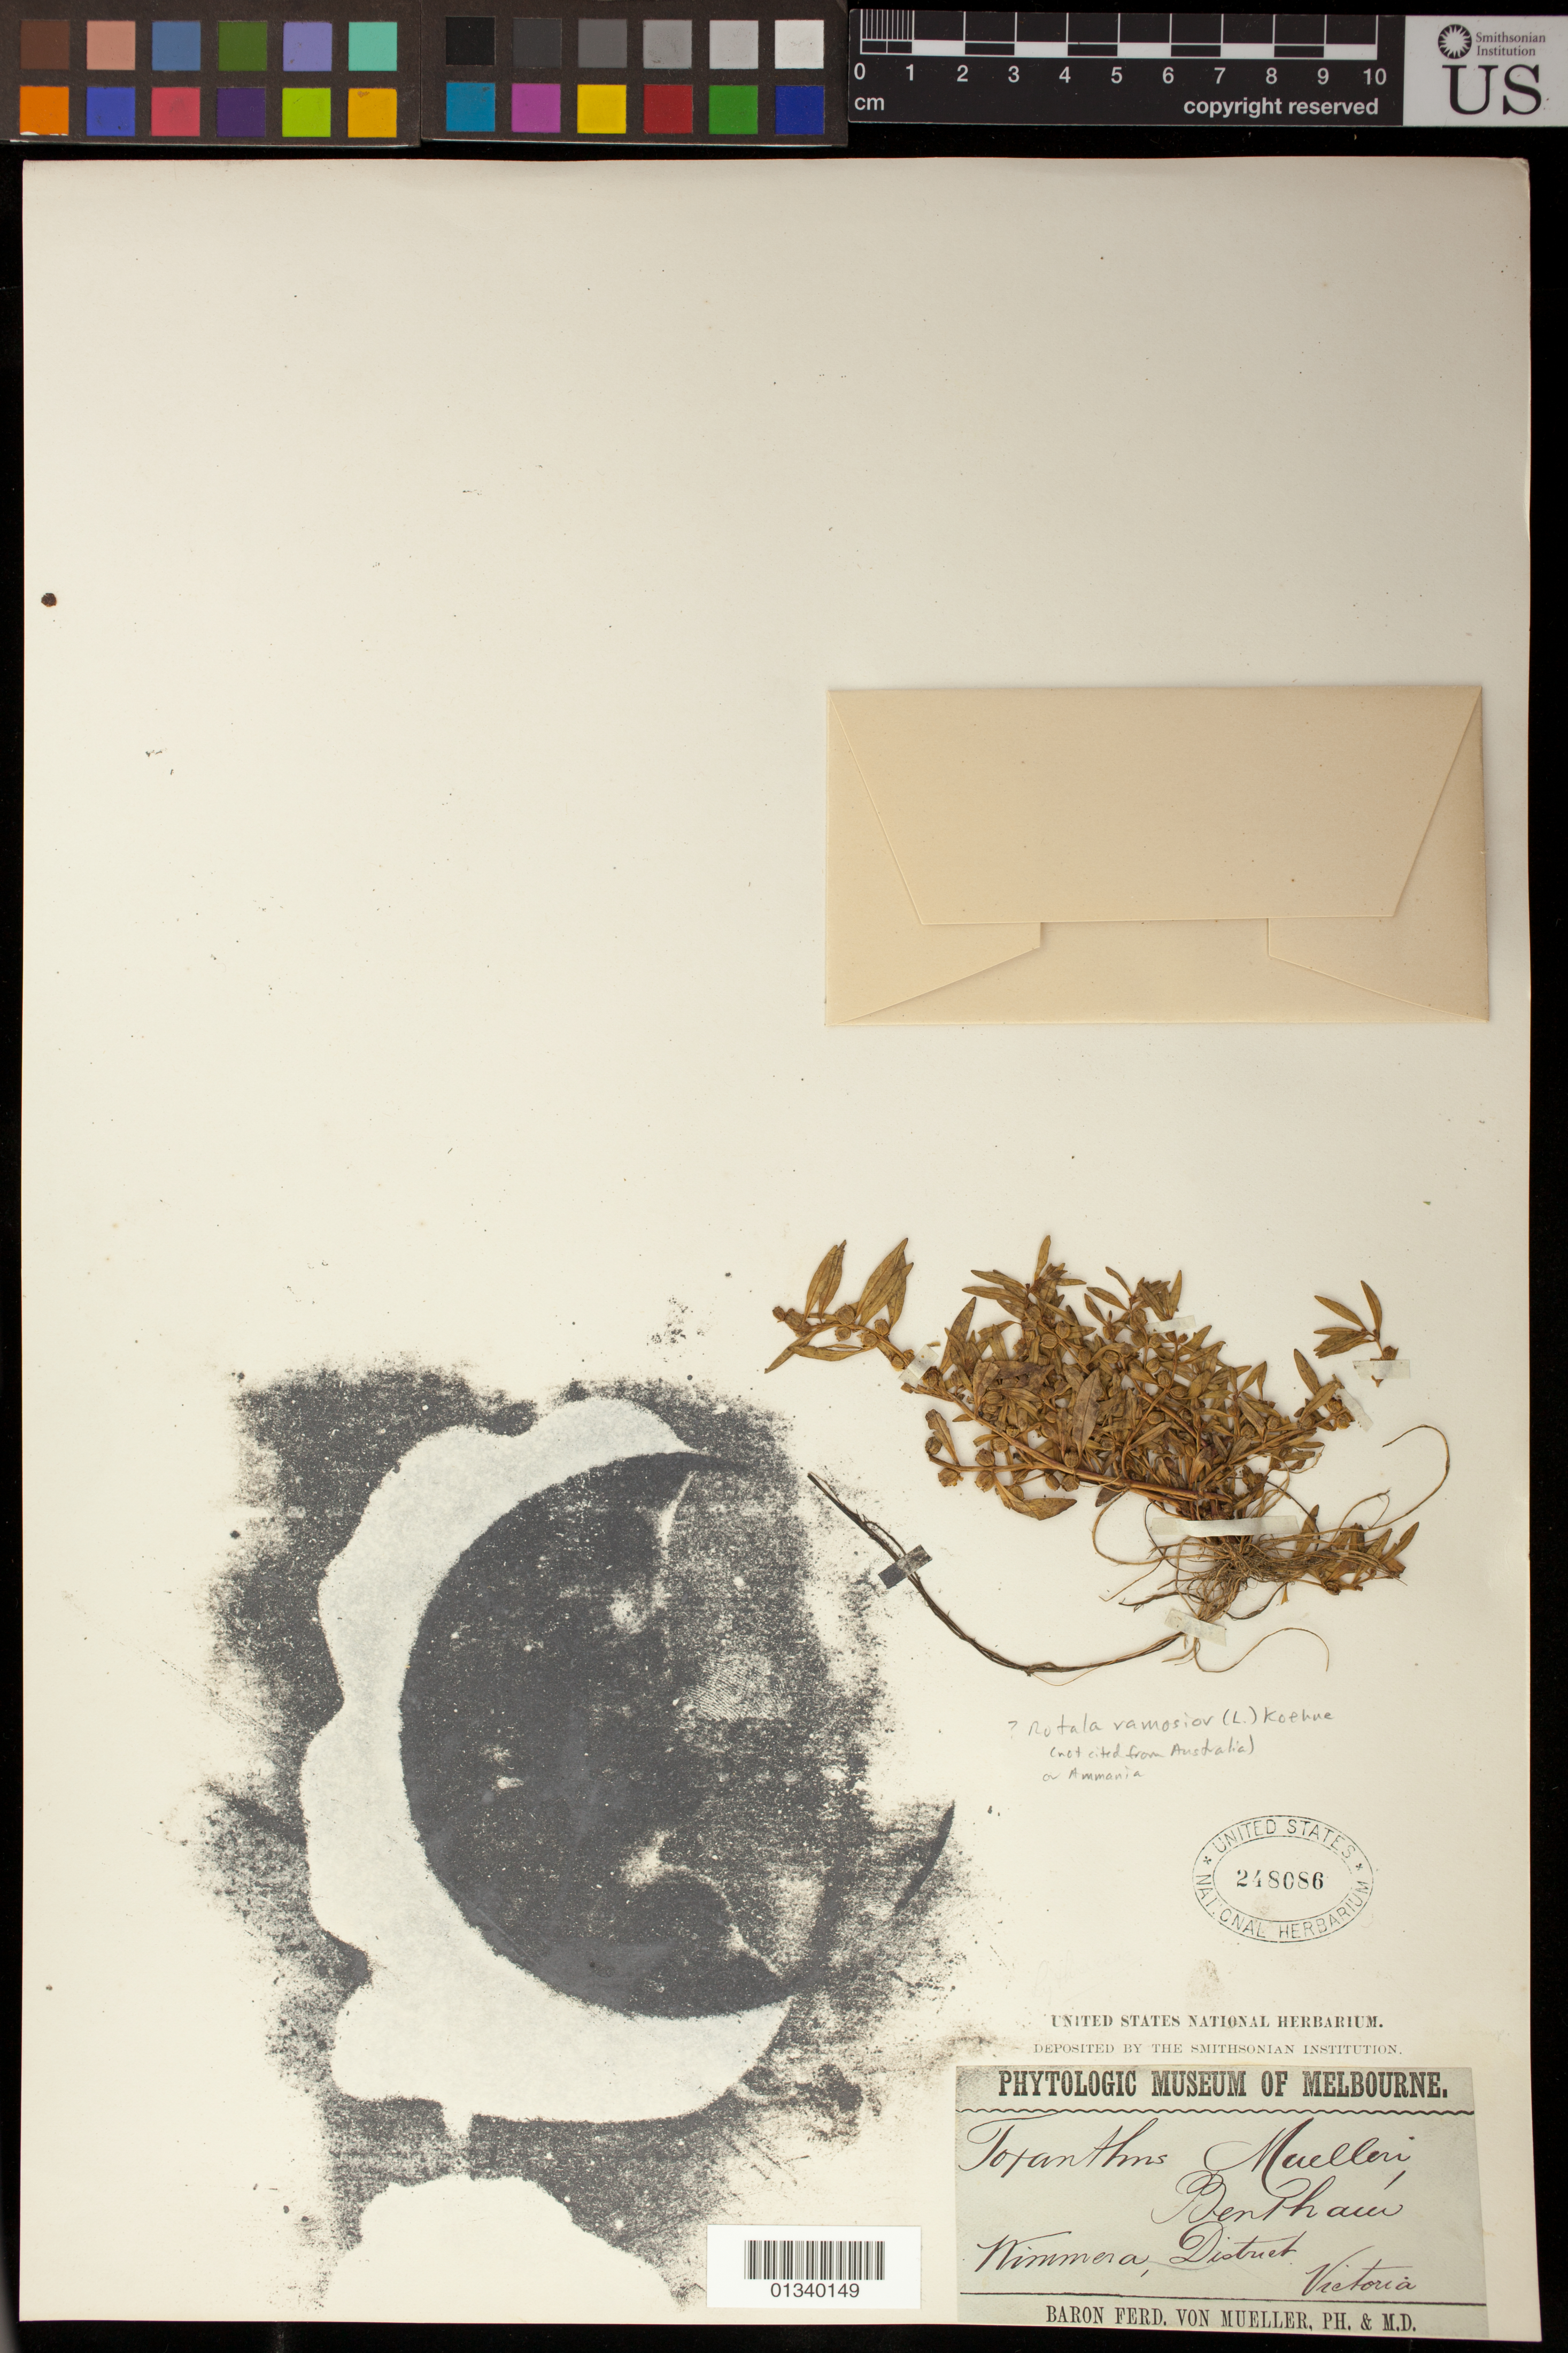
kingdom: Plantae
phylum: Tracheophyta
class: Magnoliopsida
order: Myrtales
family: Lythraceae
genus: Rotala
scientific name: Rotala ramosior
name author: (L.) Koehne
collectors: B. von Mueller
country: Australia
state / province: Victoria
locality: Wimmera, Victoria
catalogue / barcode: US 248086